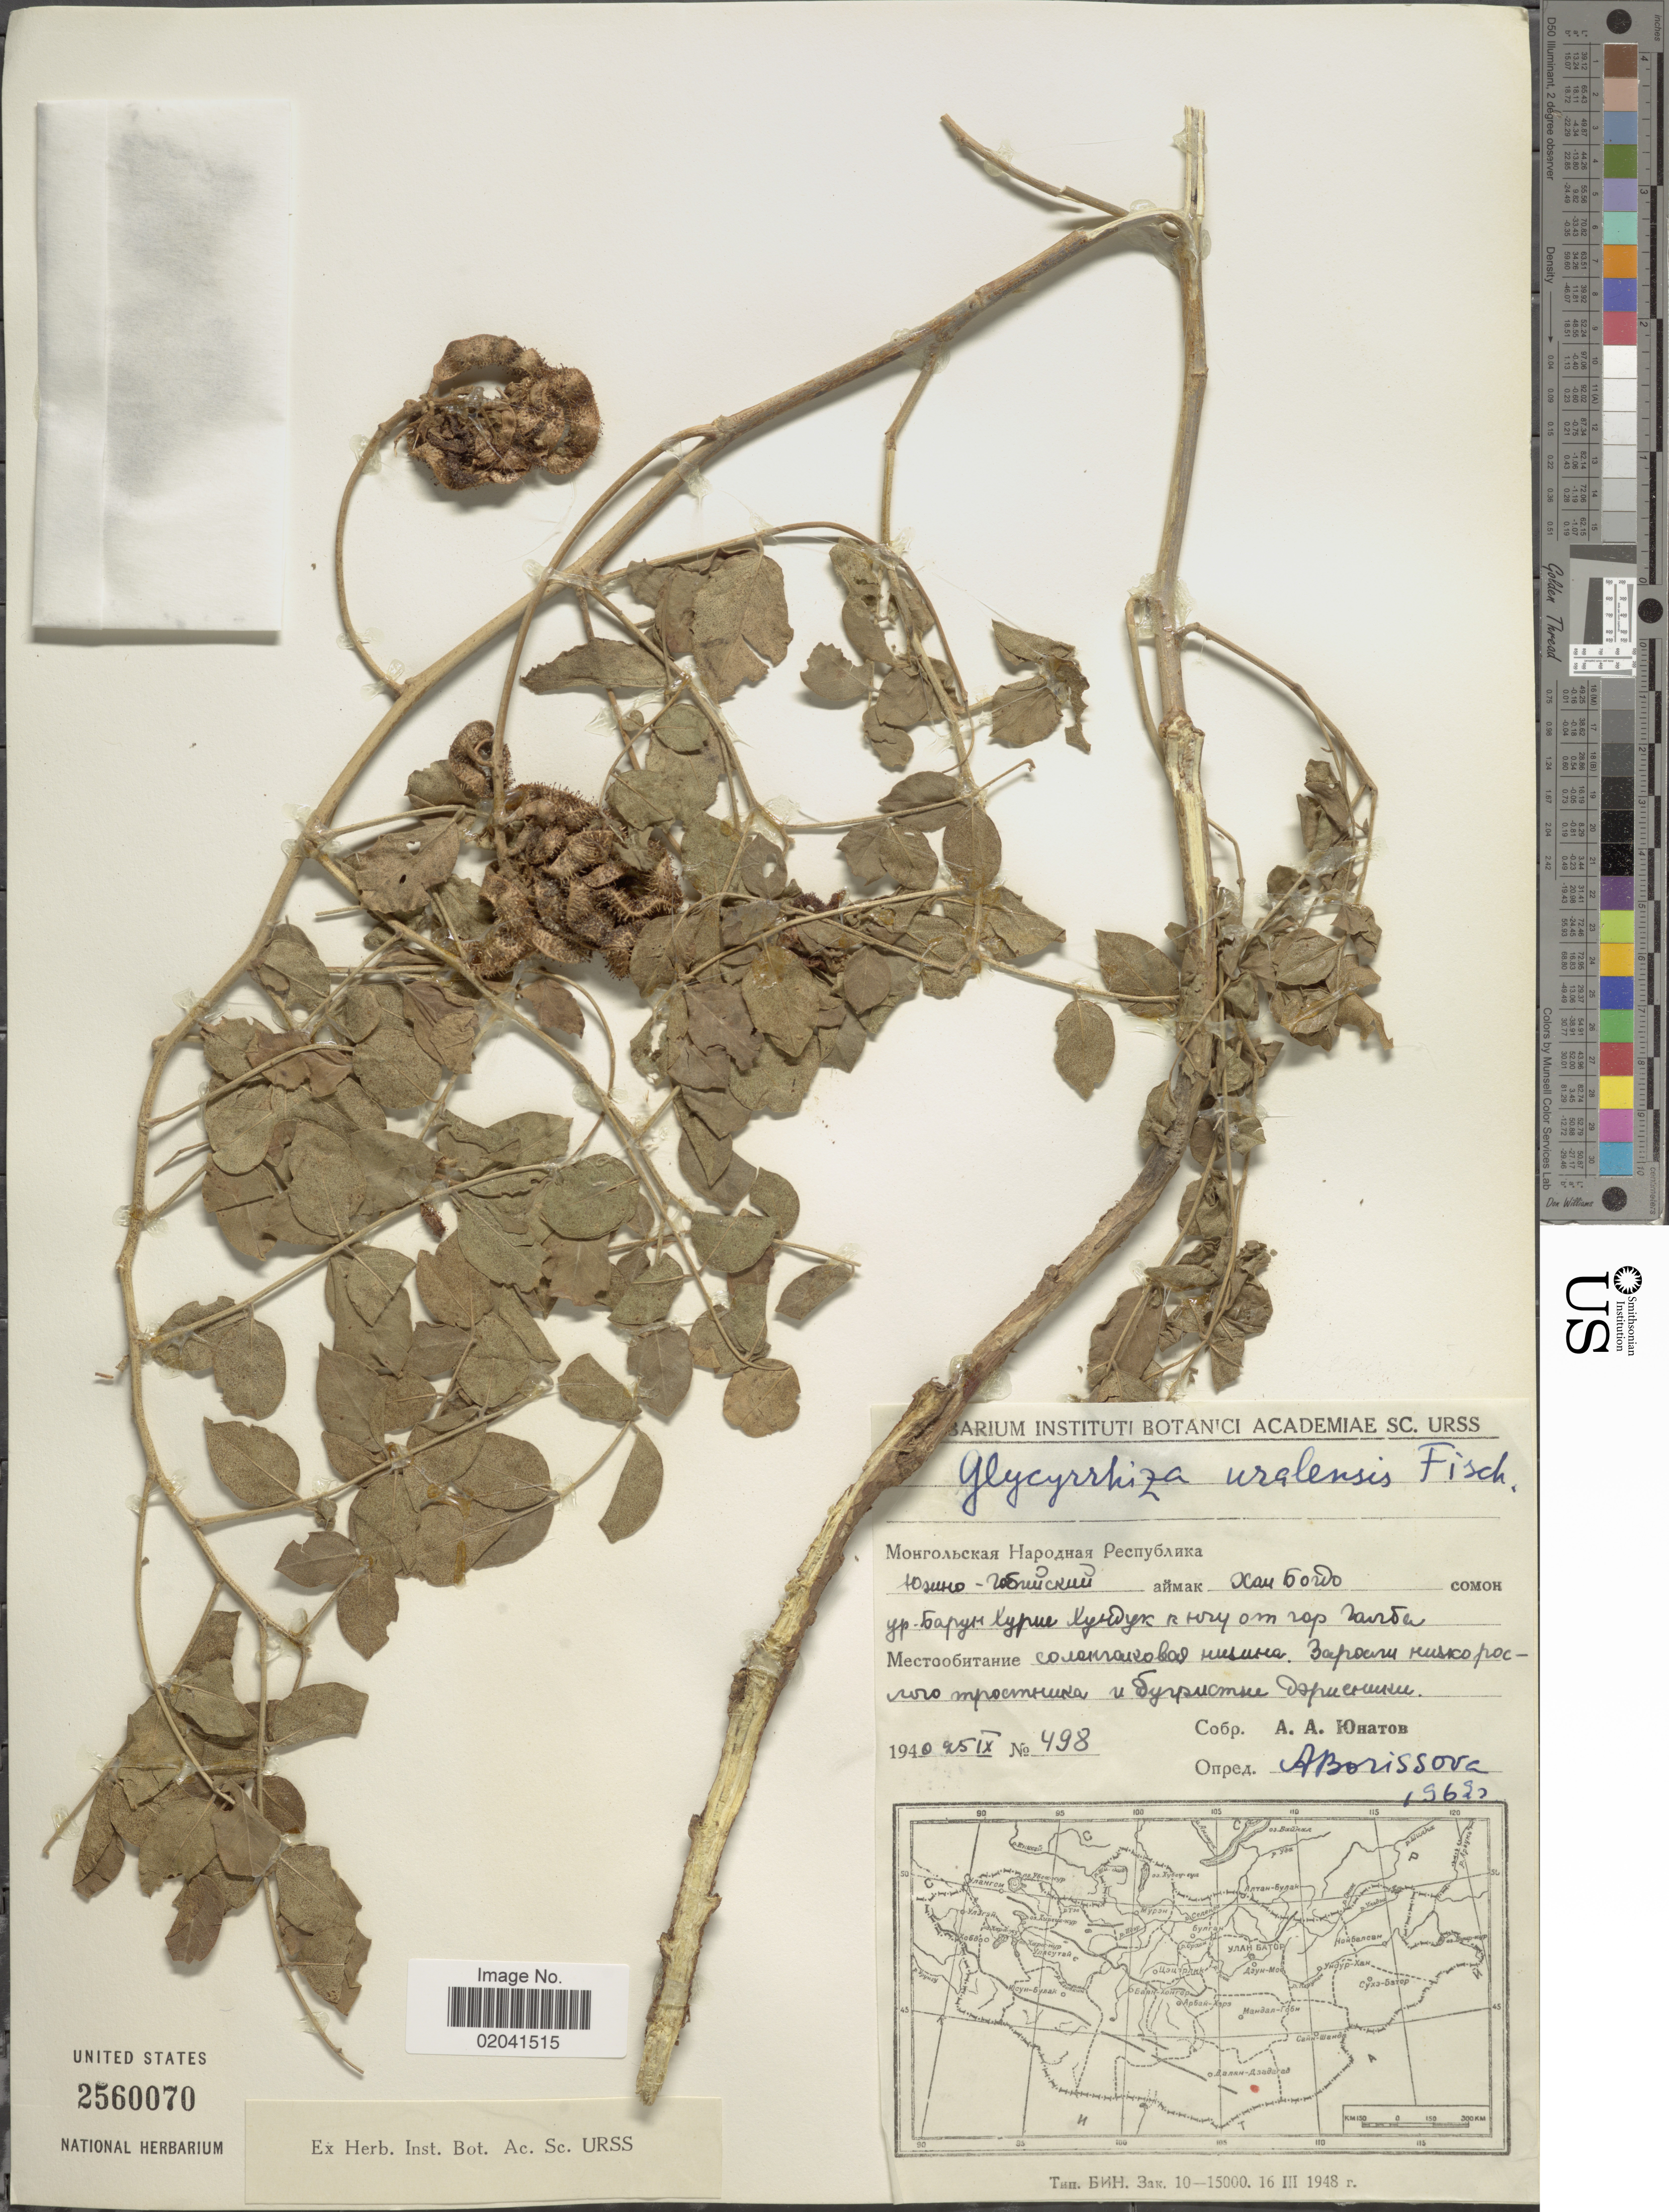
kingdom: Plantae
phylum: Tracheophyta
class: Magnoliopsida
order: Fabales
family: Fabaceae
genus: Glycyrrhiza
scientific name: Glycyrrhiza uralensis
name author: Fisch.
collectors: A. Unatov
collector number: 498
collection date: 1940-09-25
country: Mongolia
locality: South Gobi aimag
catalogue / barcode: US 2560070